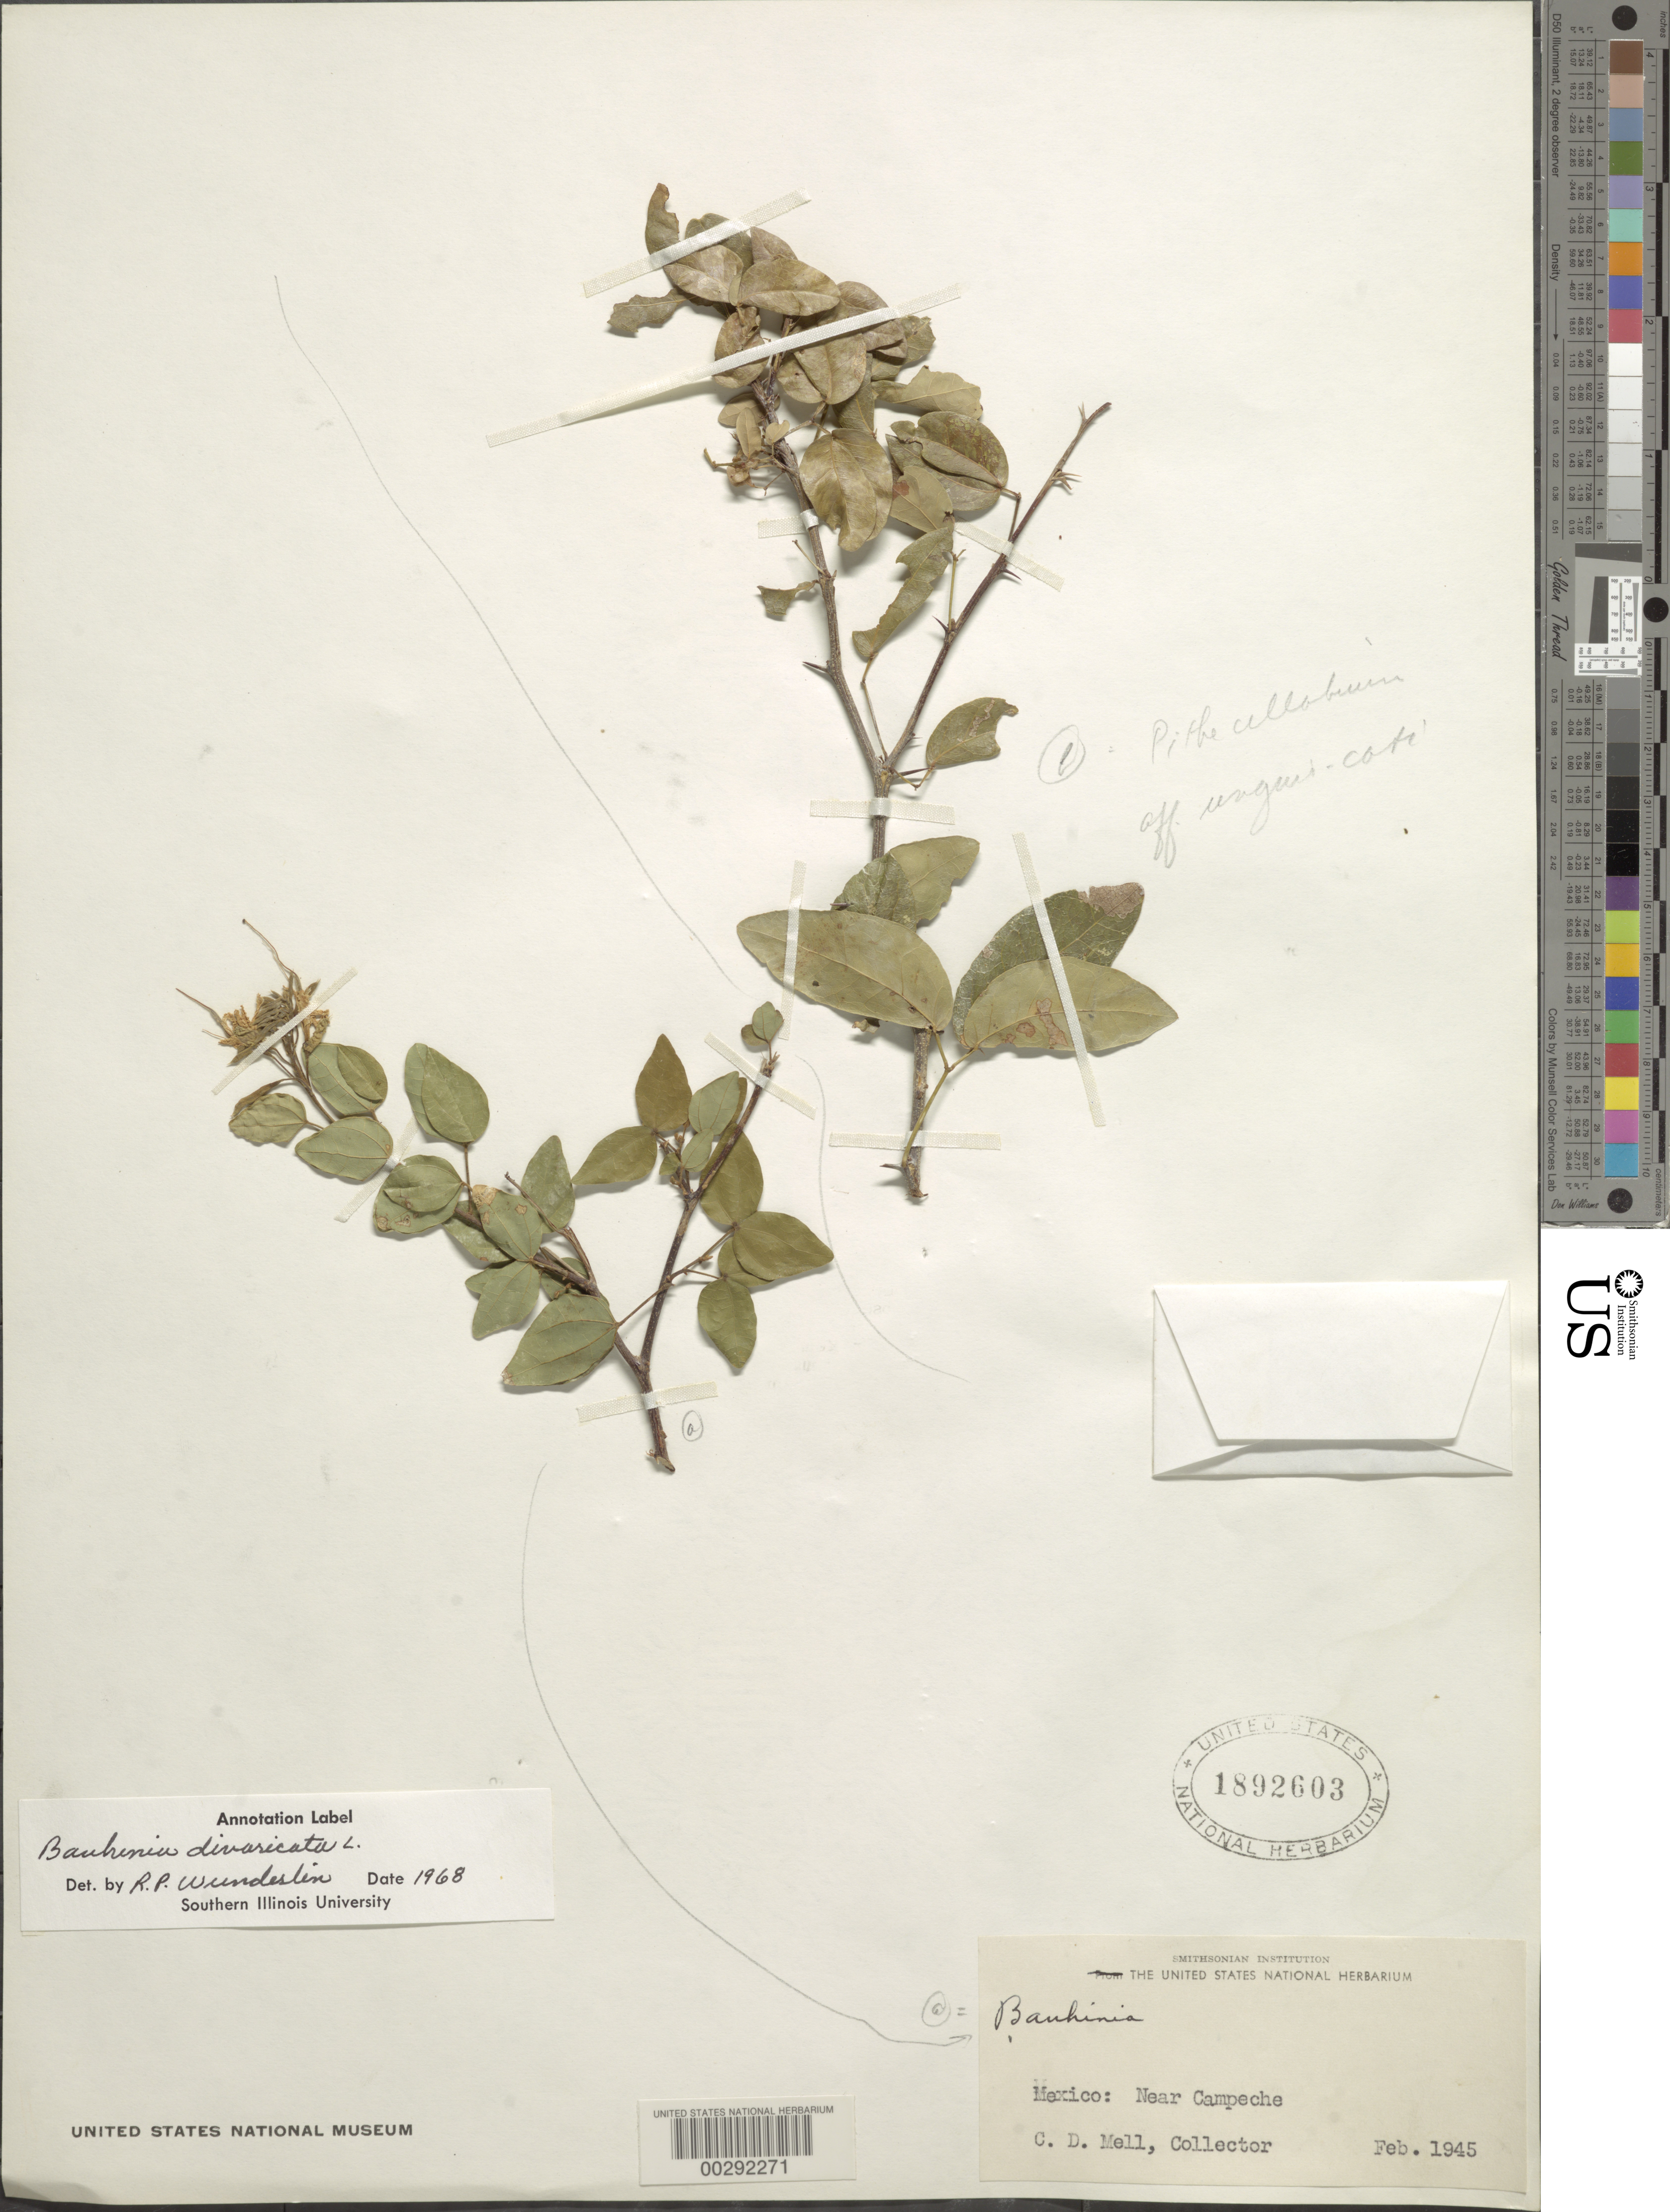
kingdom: Plantae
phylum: Tracheophyta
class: Magnoliopsida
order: Fabales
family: Fabaceae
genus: Bauhinia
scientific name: Bauhinia divaricata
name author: L.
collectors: C. D. Mell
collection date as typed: Feb 1945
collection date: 1945-02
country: Mexico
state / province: Campeche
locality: Near Campeche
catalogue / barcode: US 1892603